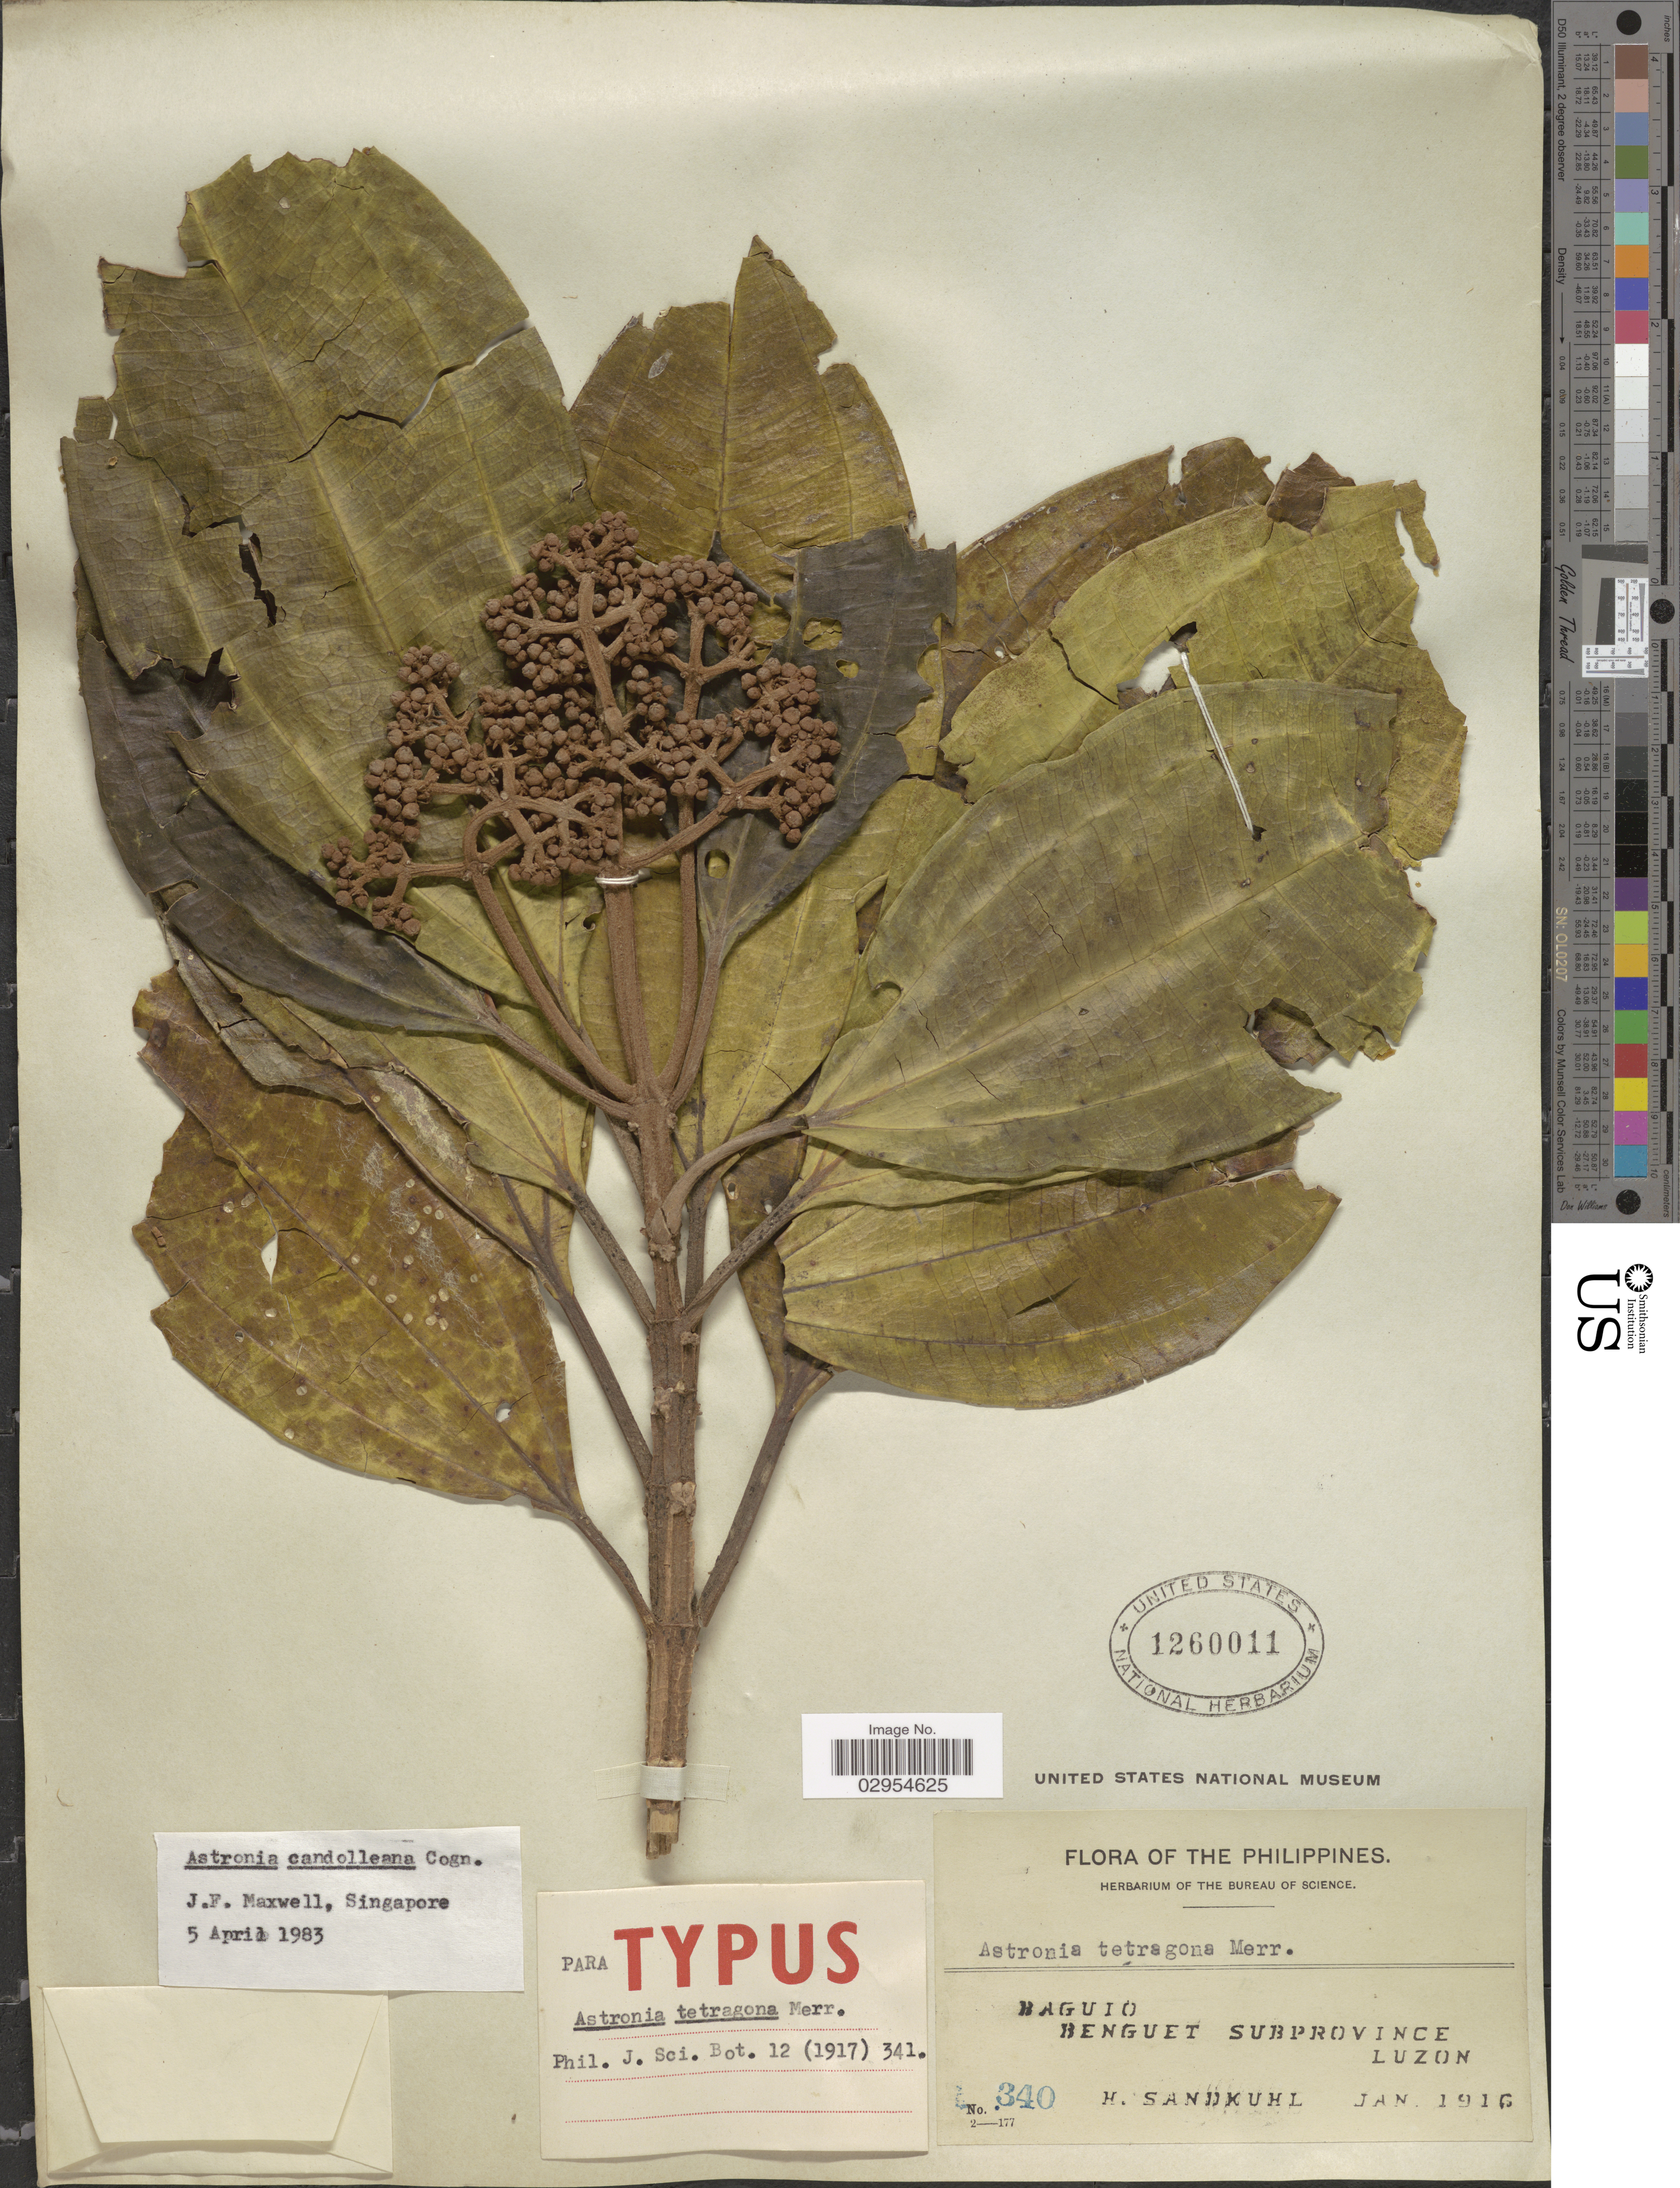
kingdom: Plantae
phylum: Tracheophyta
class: Magnoliopsida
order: Myrtales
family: Melastomataceae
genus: Astronia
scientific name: Astronia candolleana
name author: Cogn.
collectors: H. Sandkuhl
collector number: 340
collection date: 1916-01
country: Philippines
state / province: Cordillera (Administrative Region)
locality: Baguio. Benguet Subprovince. Luzon.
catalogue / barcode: US 1260011